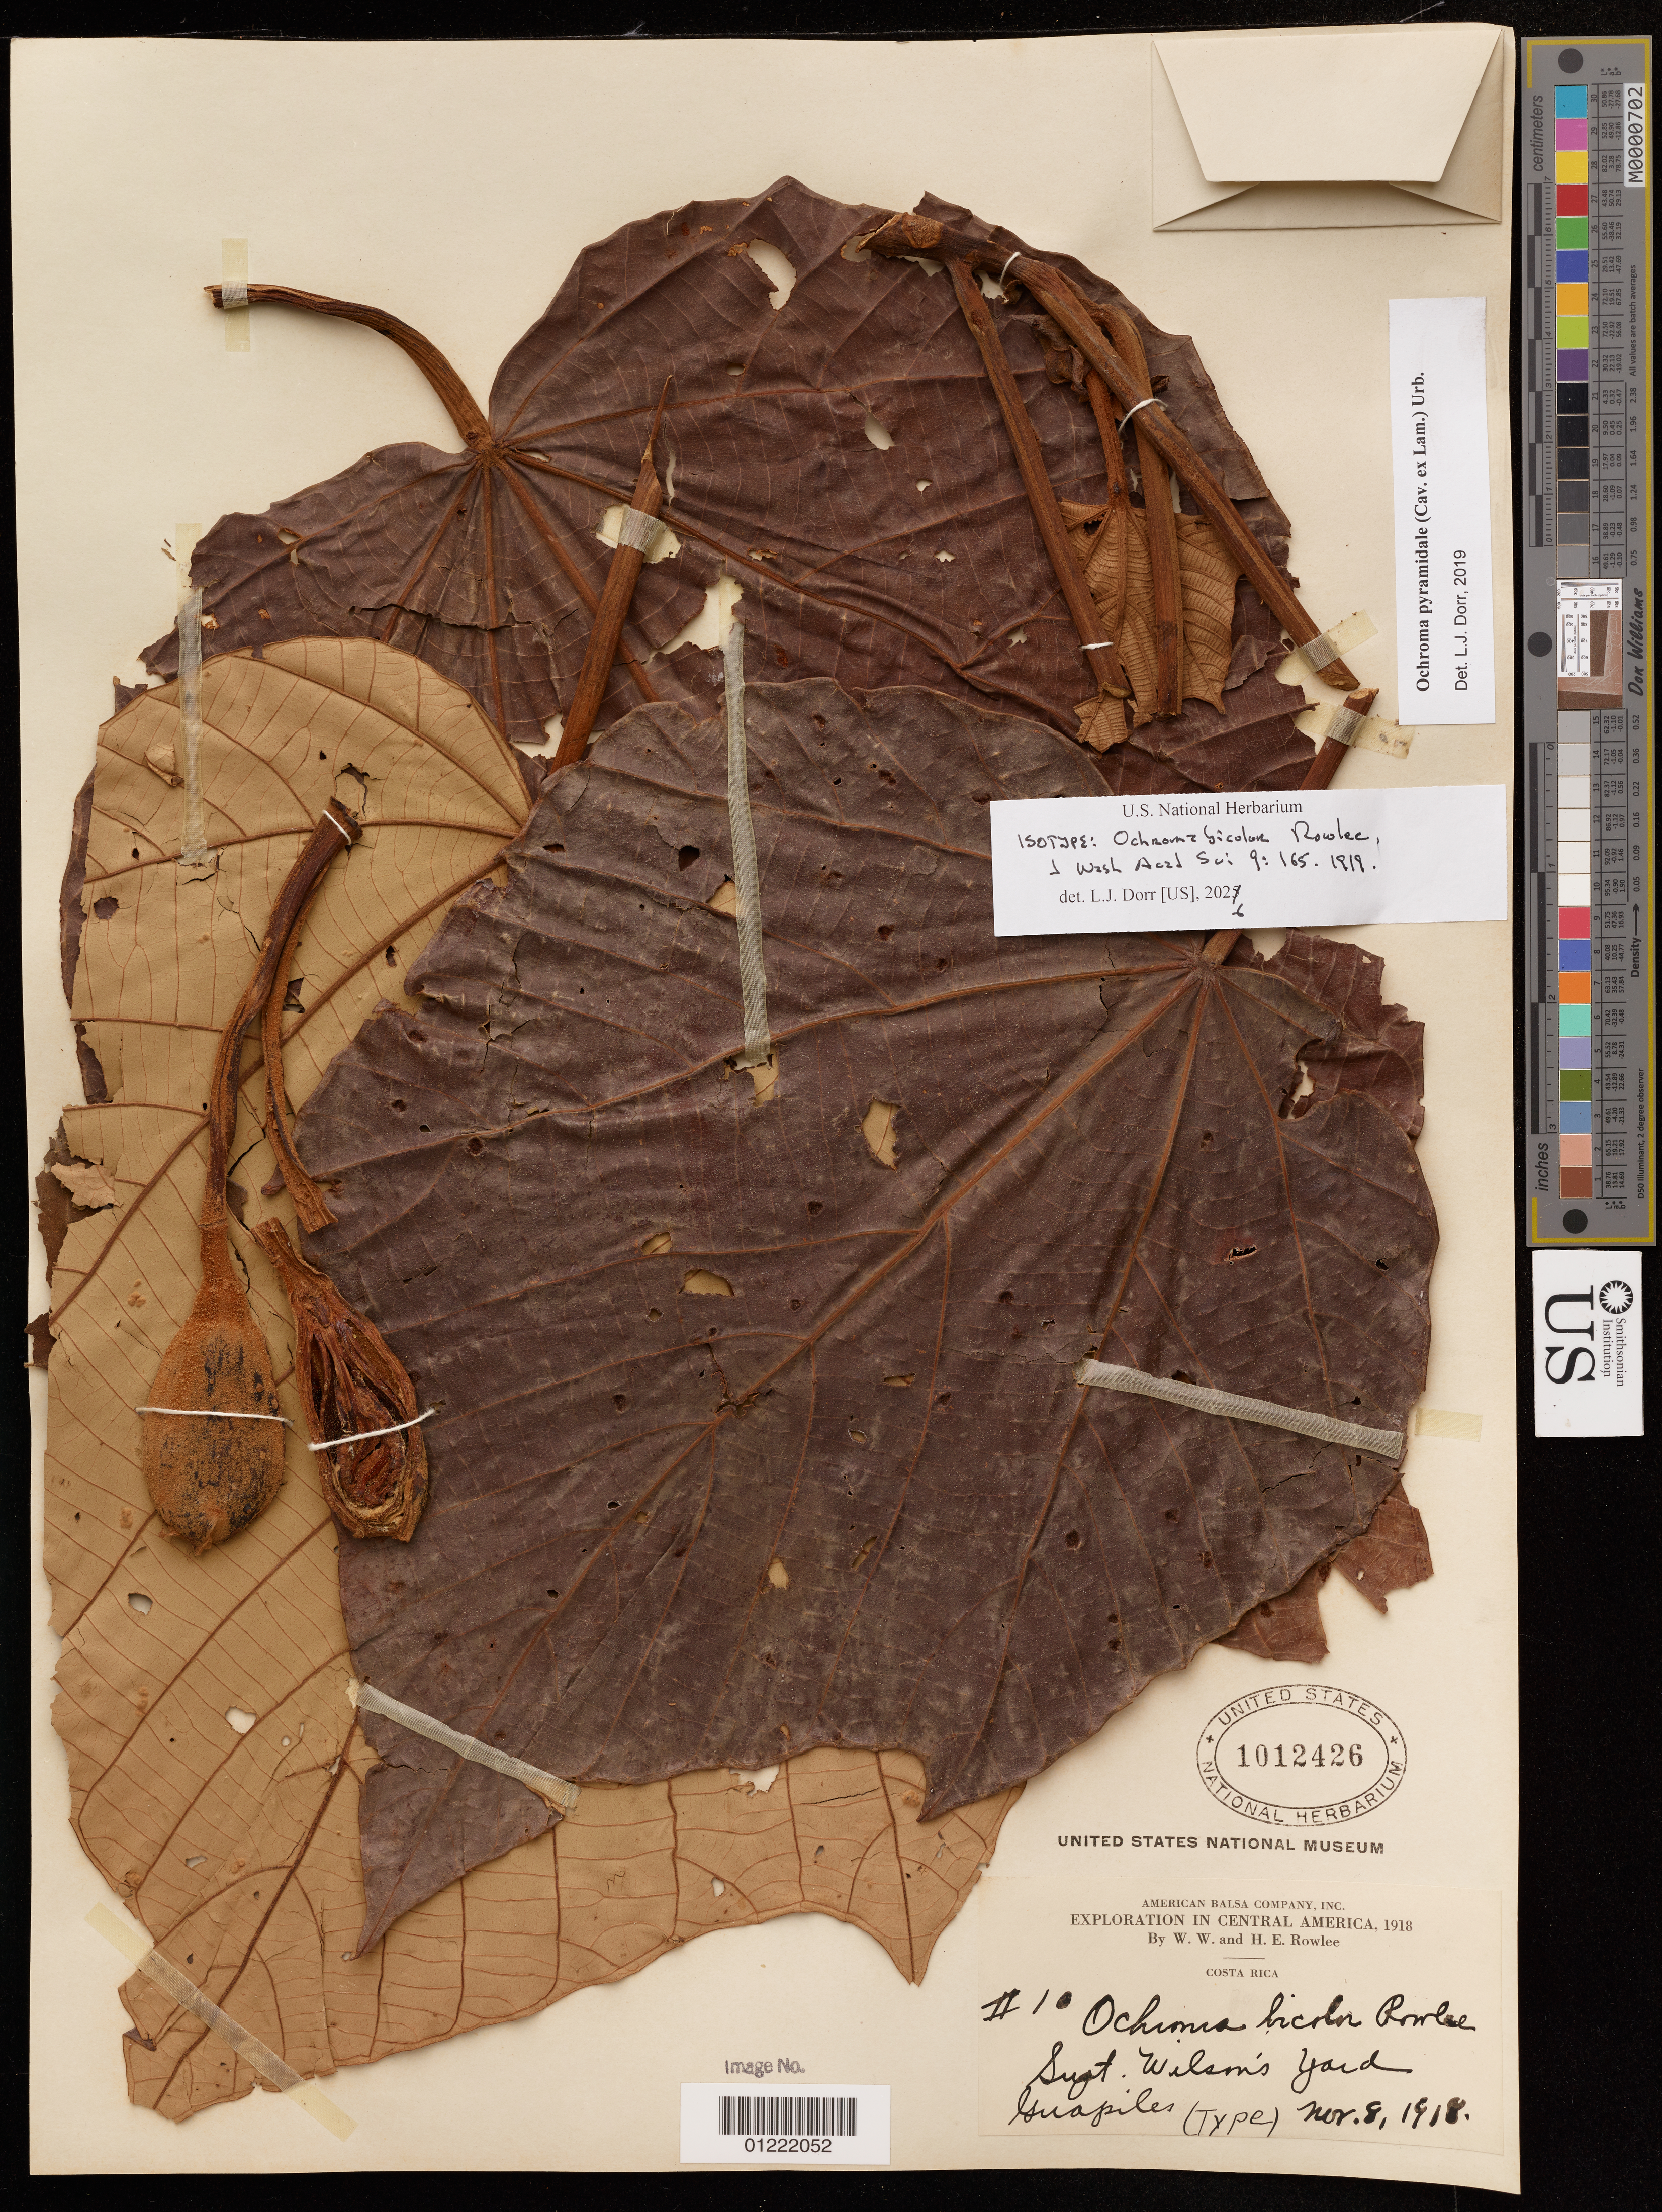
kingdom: Plantae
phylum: Tracheophyta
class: Magnoliopsida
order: Malvales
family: Malvaceae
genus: Ochroma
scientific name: Ochroma bicolor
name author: Rowlee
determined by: Dorr, Laurence J., Curator (BOT), Smithsonian Institution - National Museum of Natural History (UNITED STATES)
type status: Isotype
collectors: W. W. Rowlee & H. E. Rowlee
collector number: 10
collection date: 1918-11-08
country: Costa Rica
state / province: Limón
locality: Supt. Wilson's yard, Guapiles.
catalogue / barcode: US 1012426